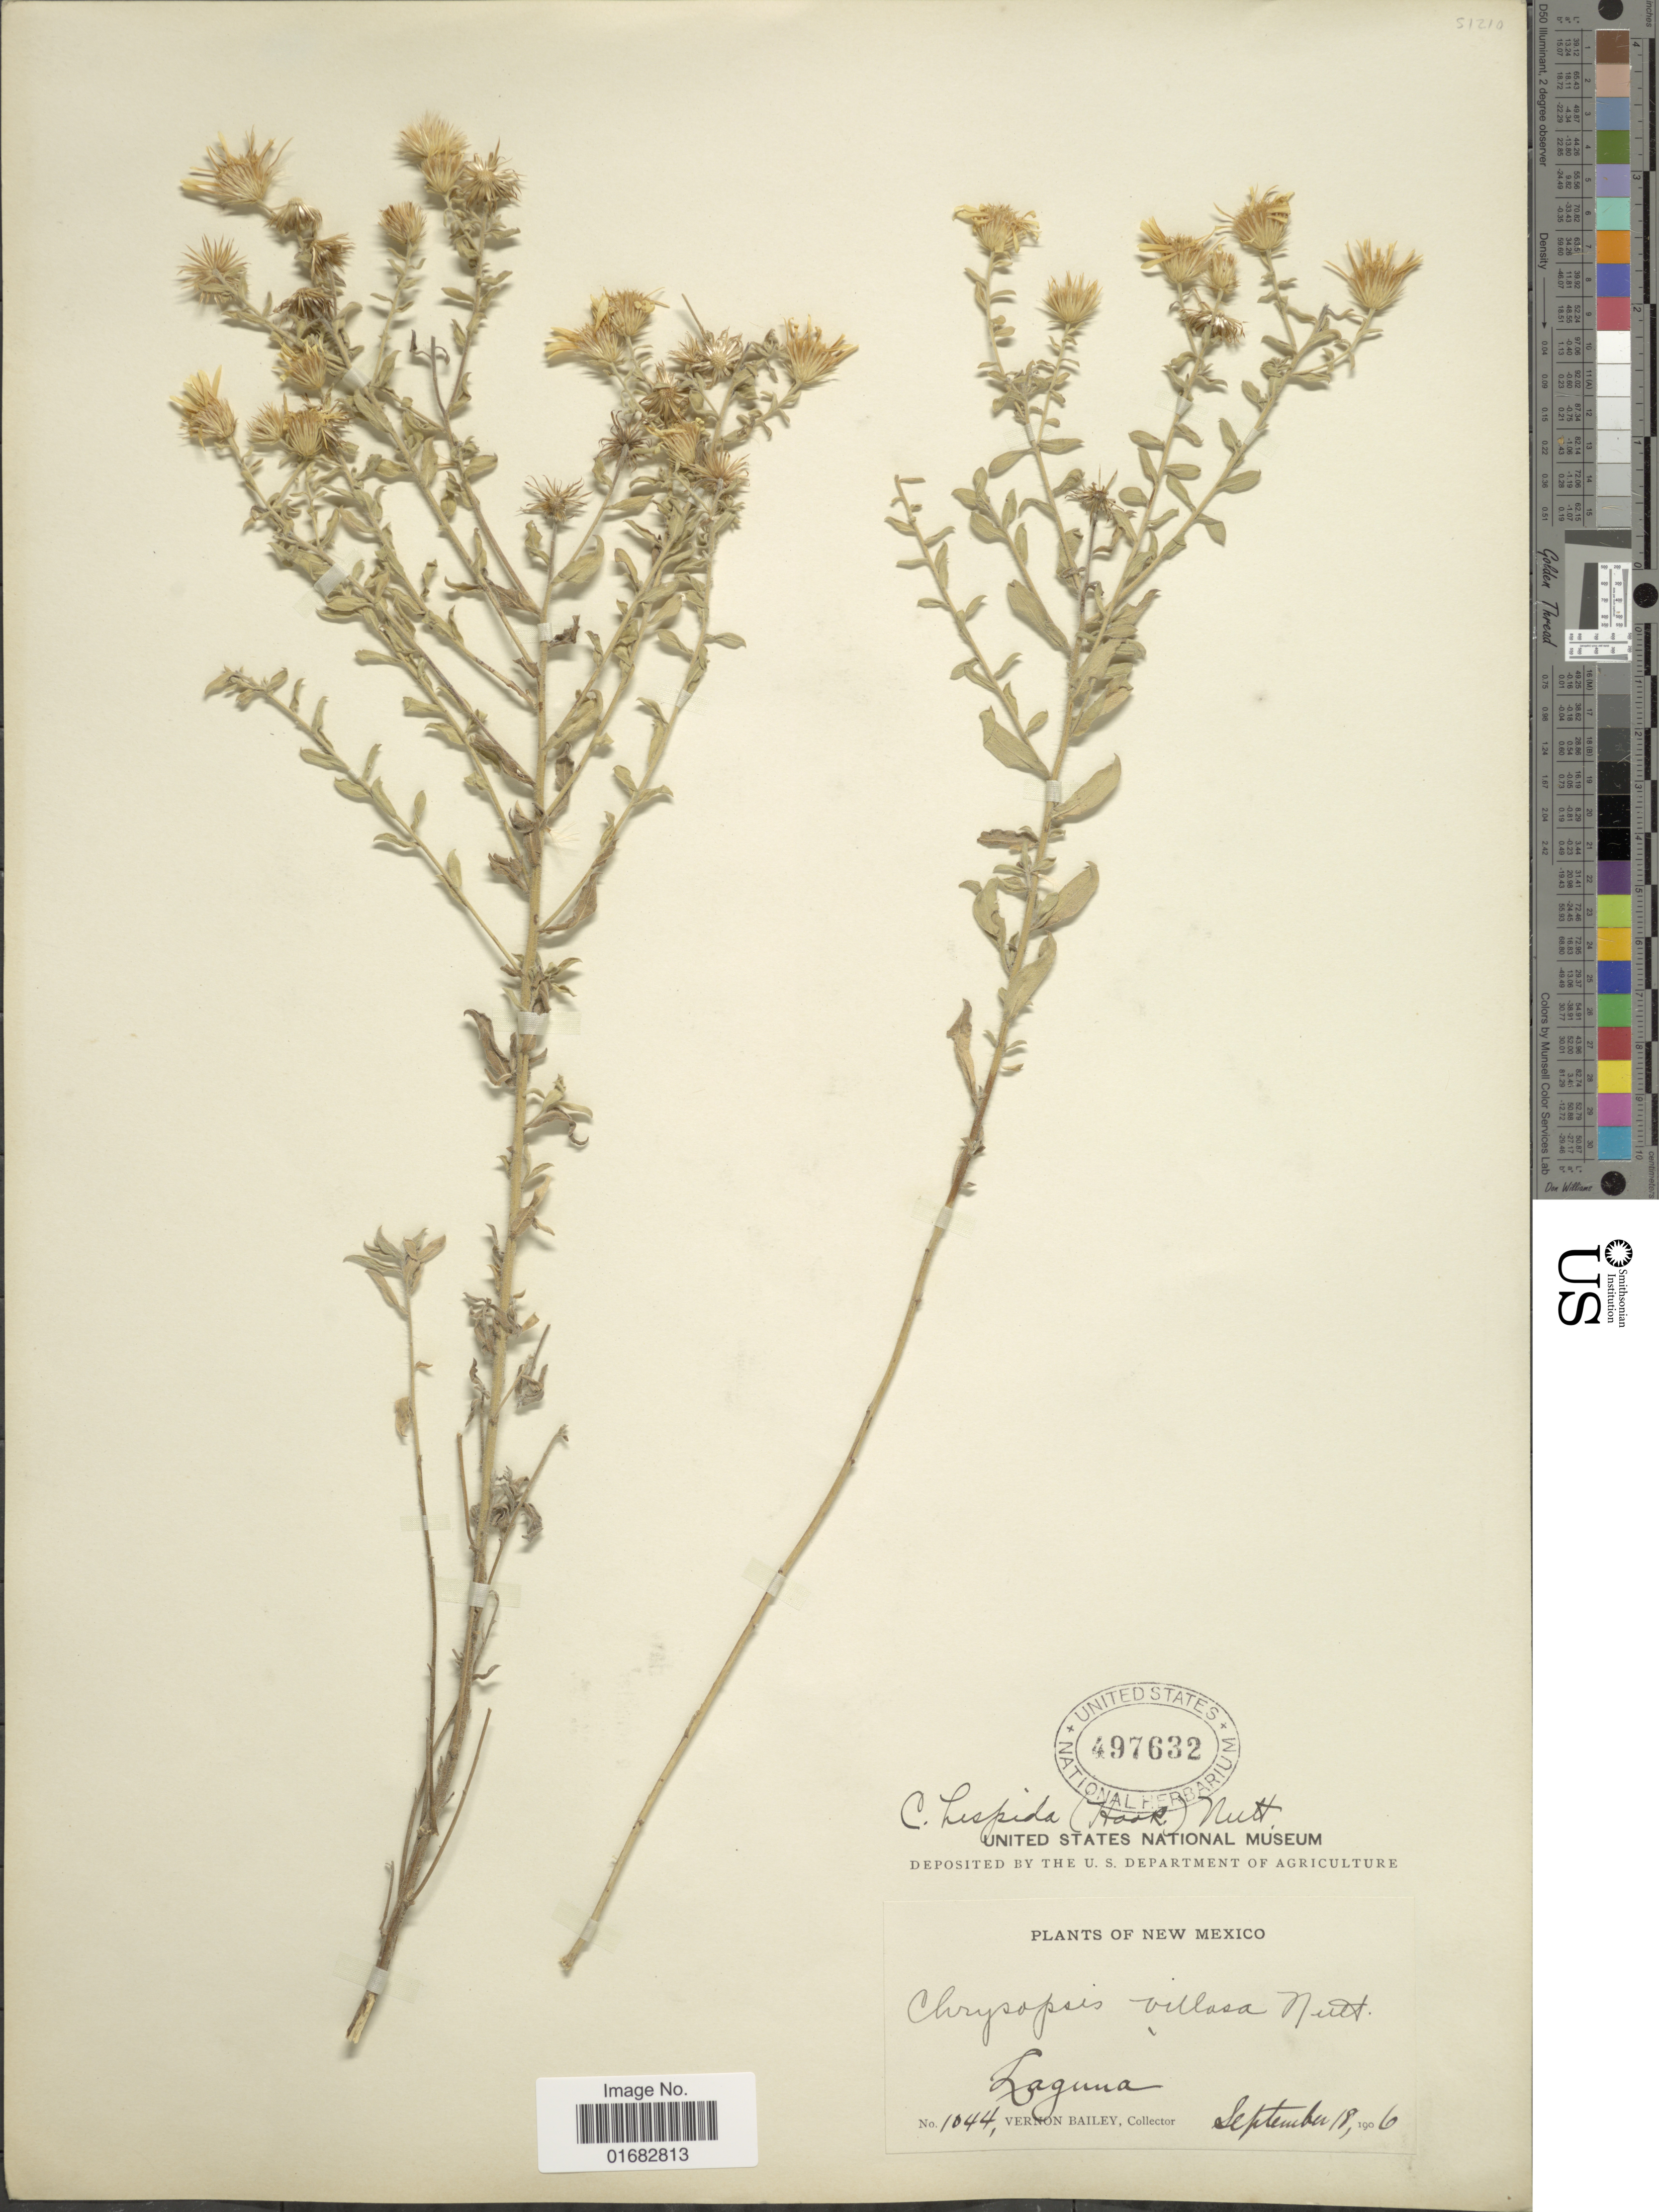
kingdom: Plantae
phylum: Tracheophyta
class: Magnoliopsida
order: Asterales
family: Asteraceae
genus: Heterotheca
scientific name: Heterotheca villosa var. hispida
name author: (Hook.) V.L. Harms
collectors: V. O. Bailey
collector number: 1044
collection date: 1906-09-18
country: United States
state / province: New Mexico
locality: Laguna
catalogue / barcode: US 497632